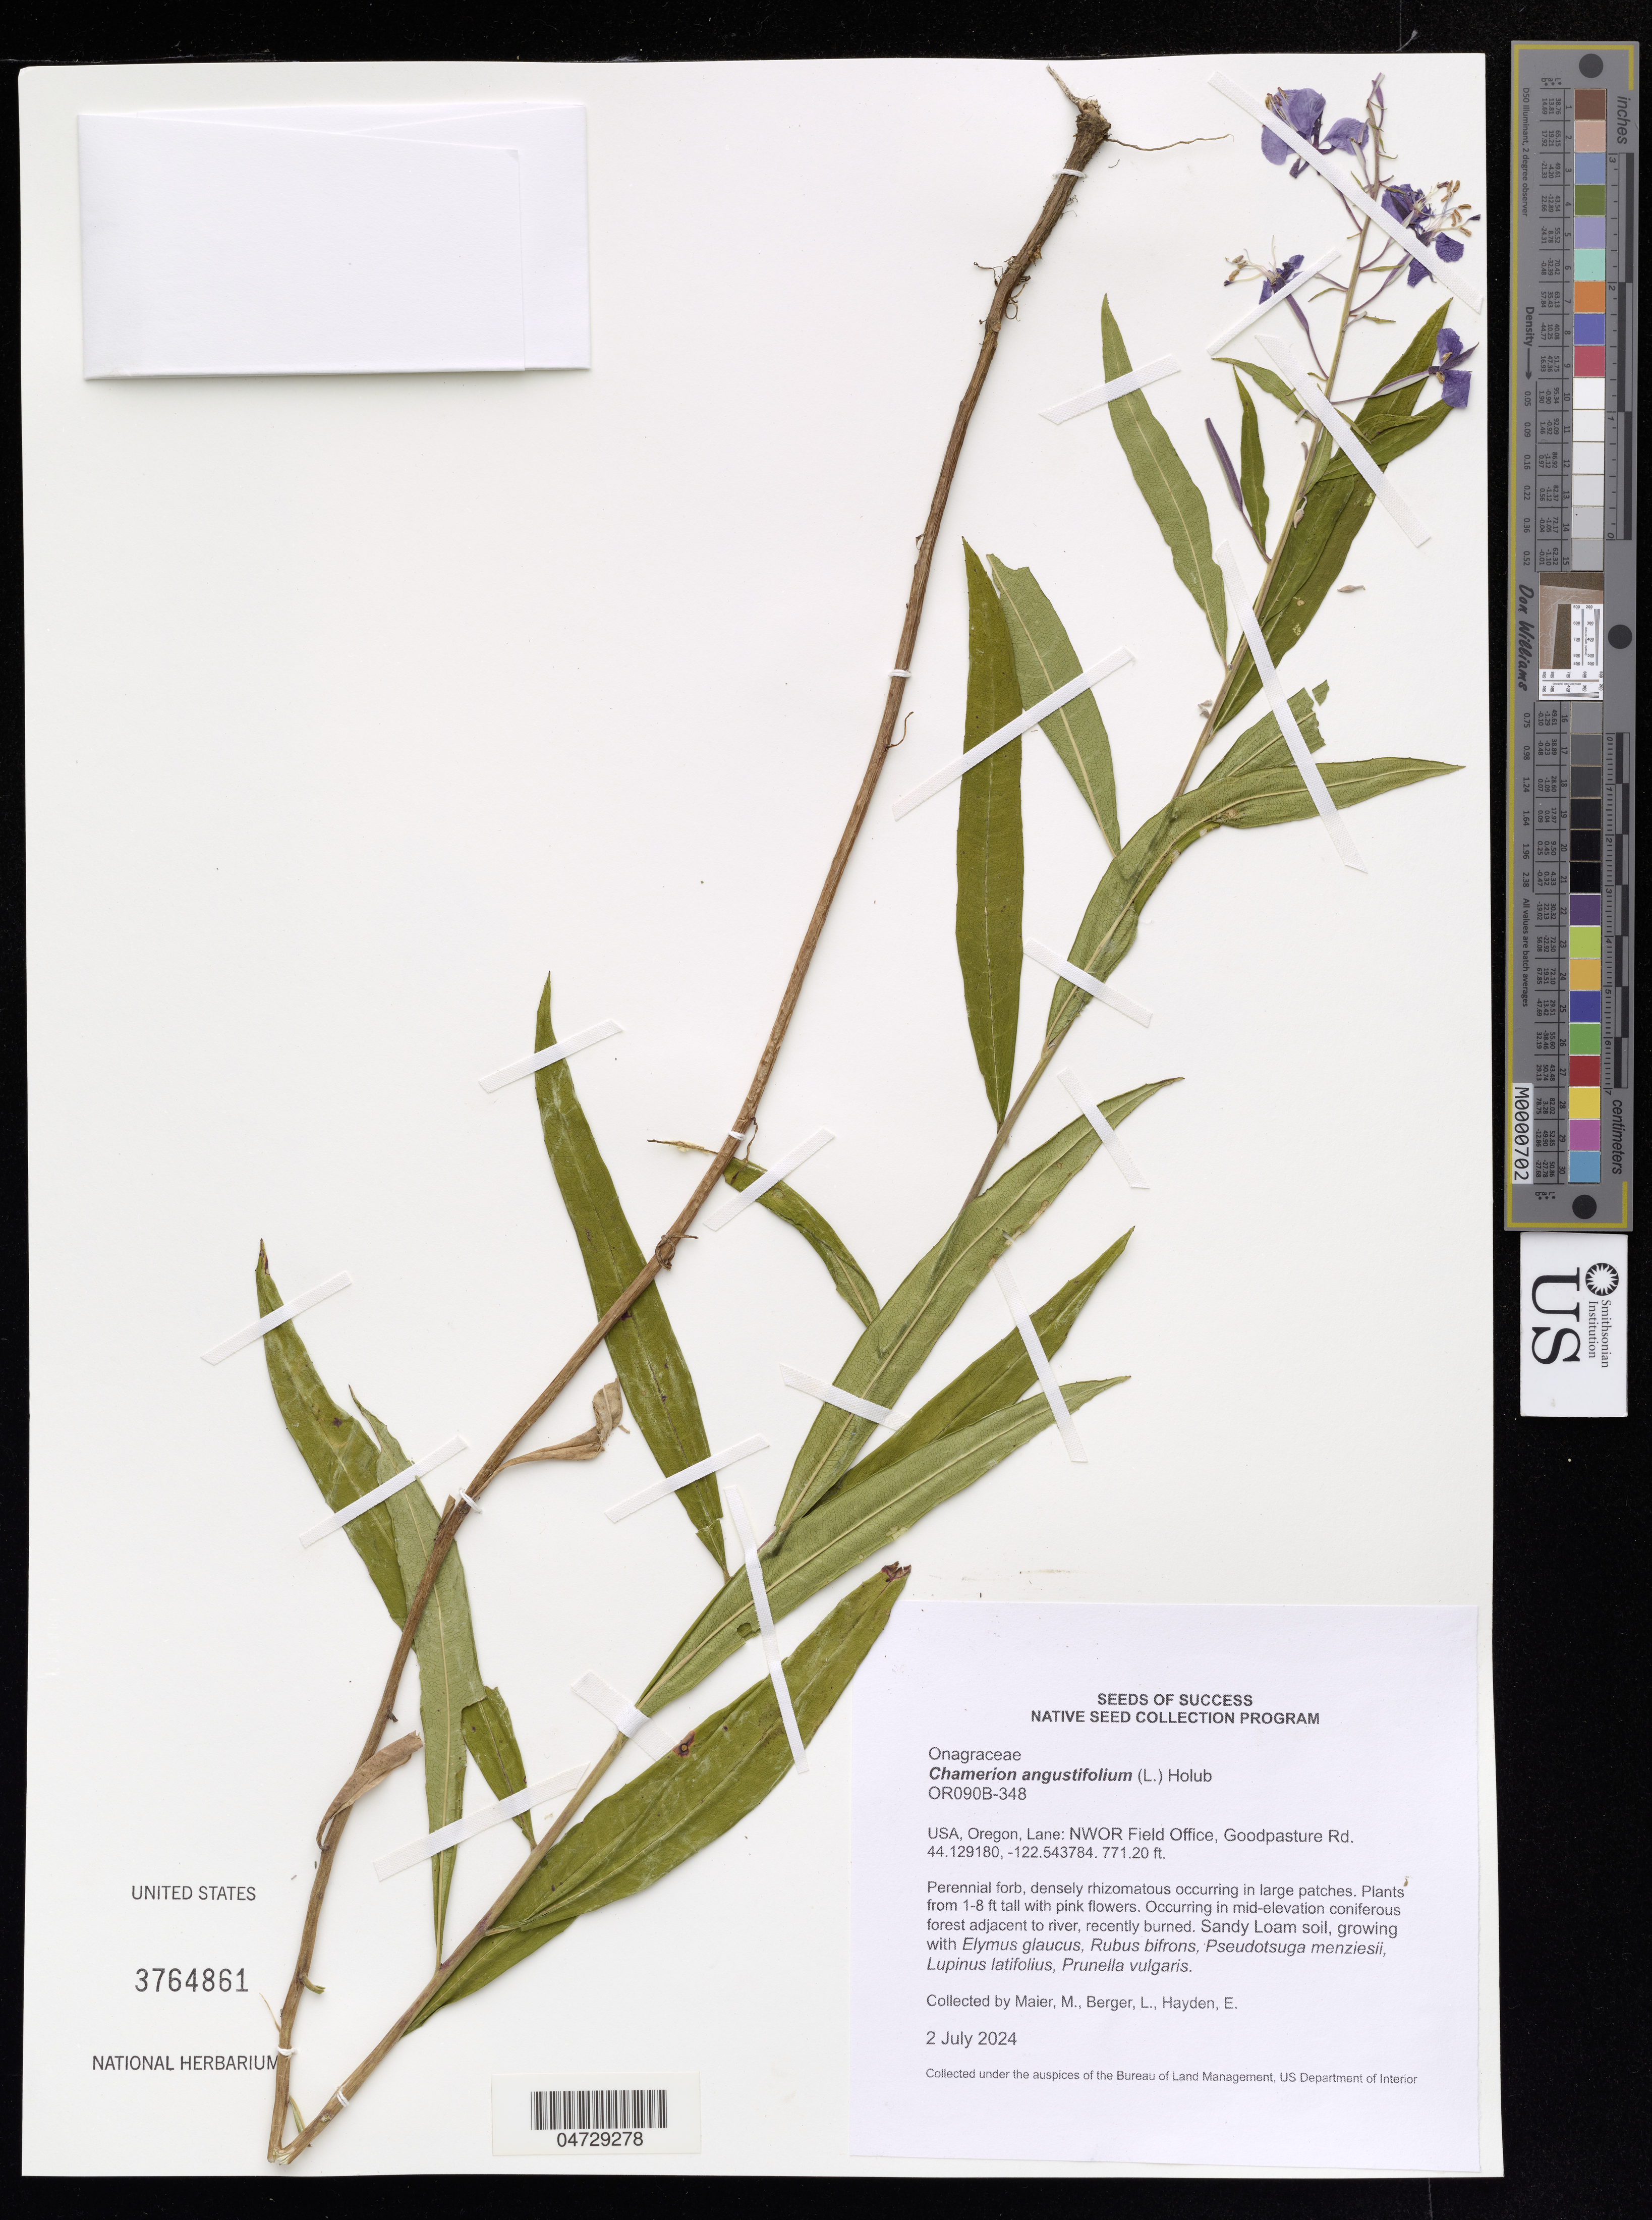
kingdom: Plantae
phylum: Tracheophyta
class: Magnoliopsida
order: Myrtales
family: Onagraceae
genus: Chamerion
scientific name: Chamerion angustifolium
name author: (L.) Holub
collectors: M. Maier, L. Berger & E. Hayden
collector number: OR090B-348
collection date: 2024-07-02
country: United States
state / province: Oregon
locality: Lane: NWOR Field Office, Goodpasture Rd.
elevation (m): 235.06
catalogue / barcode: US 3764861